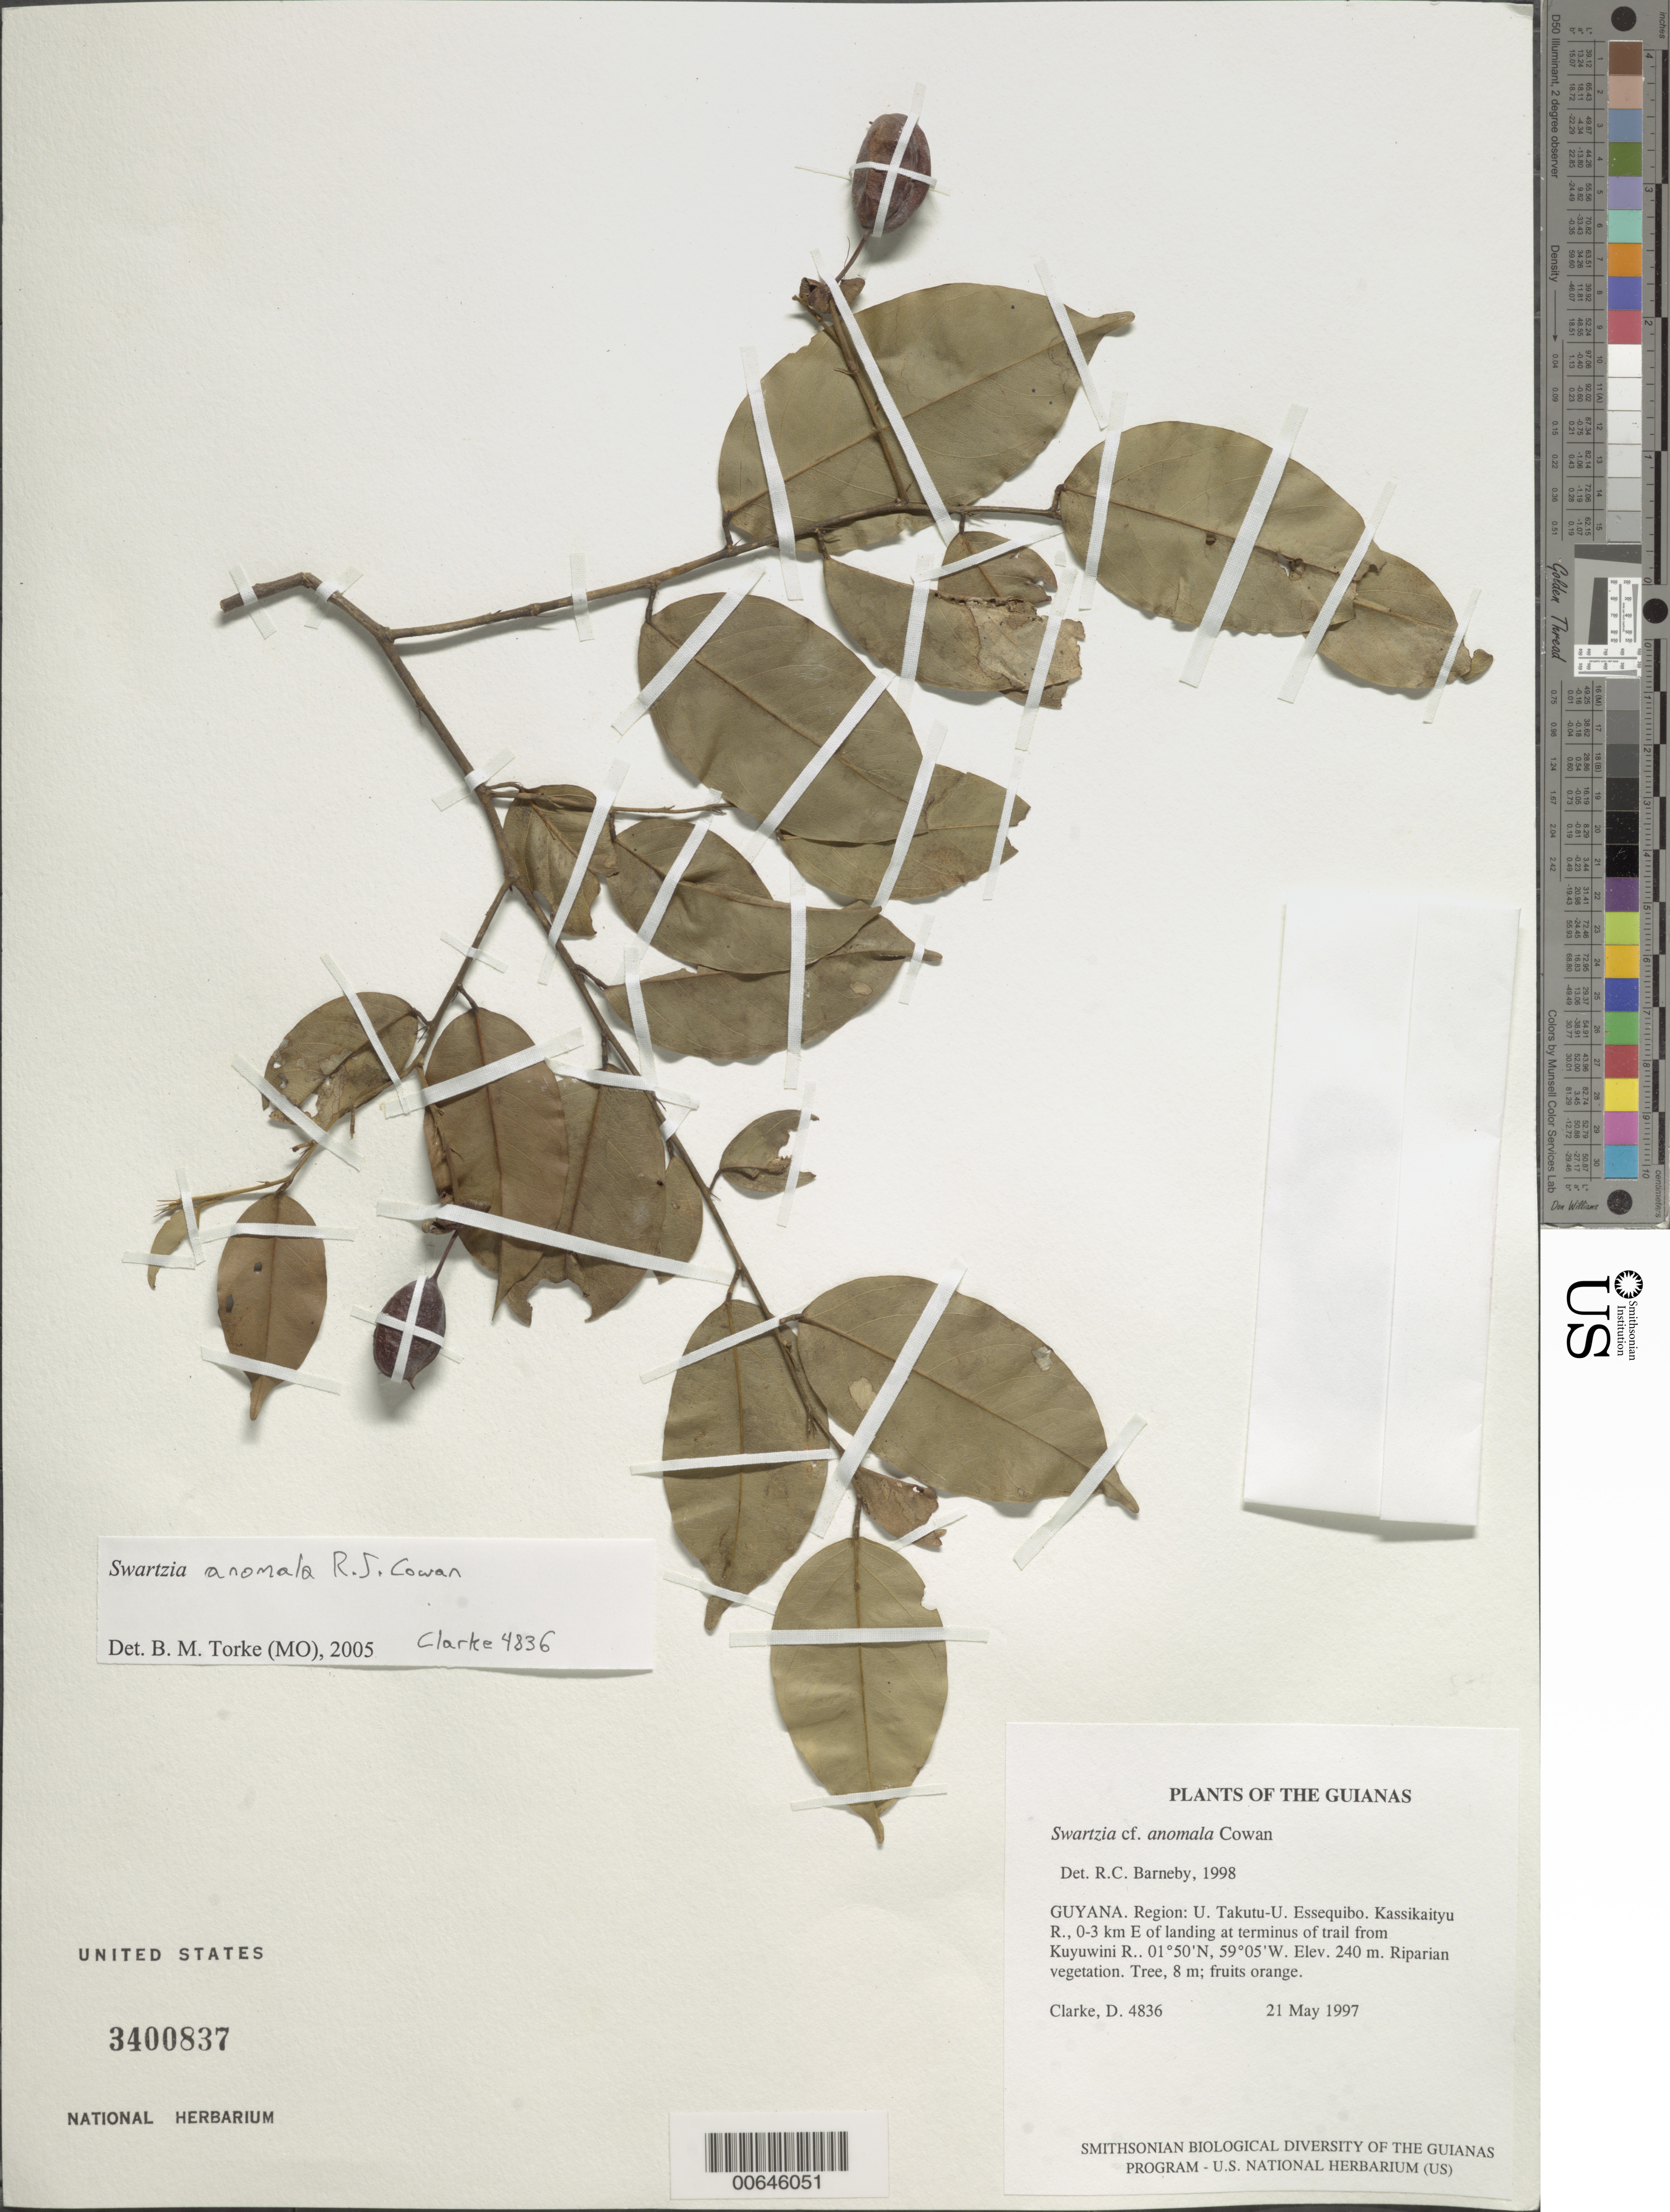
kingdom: Plantae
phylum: Tracheophyta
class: Magnoliopsida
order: Fabales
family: Fabaceae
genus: Swartzia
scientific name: Swartzia anomala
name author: R.S. Cowan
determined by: Barneby, Rupert C., (NY)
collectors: H. D. Clarke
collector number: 4836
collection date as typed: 21 May 1997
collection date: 1997-05-21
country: Guyana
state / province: U. Takutu-U. Essequibo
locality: Kassikaityu R., 0-3 km E of landing at terminus of trail from Kuyuwini R.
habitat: Riparian vegetation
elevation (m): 240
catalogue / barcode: US 3400837